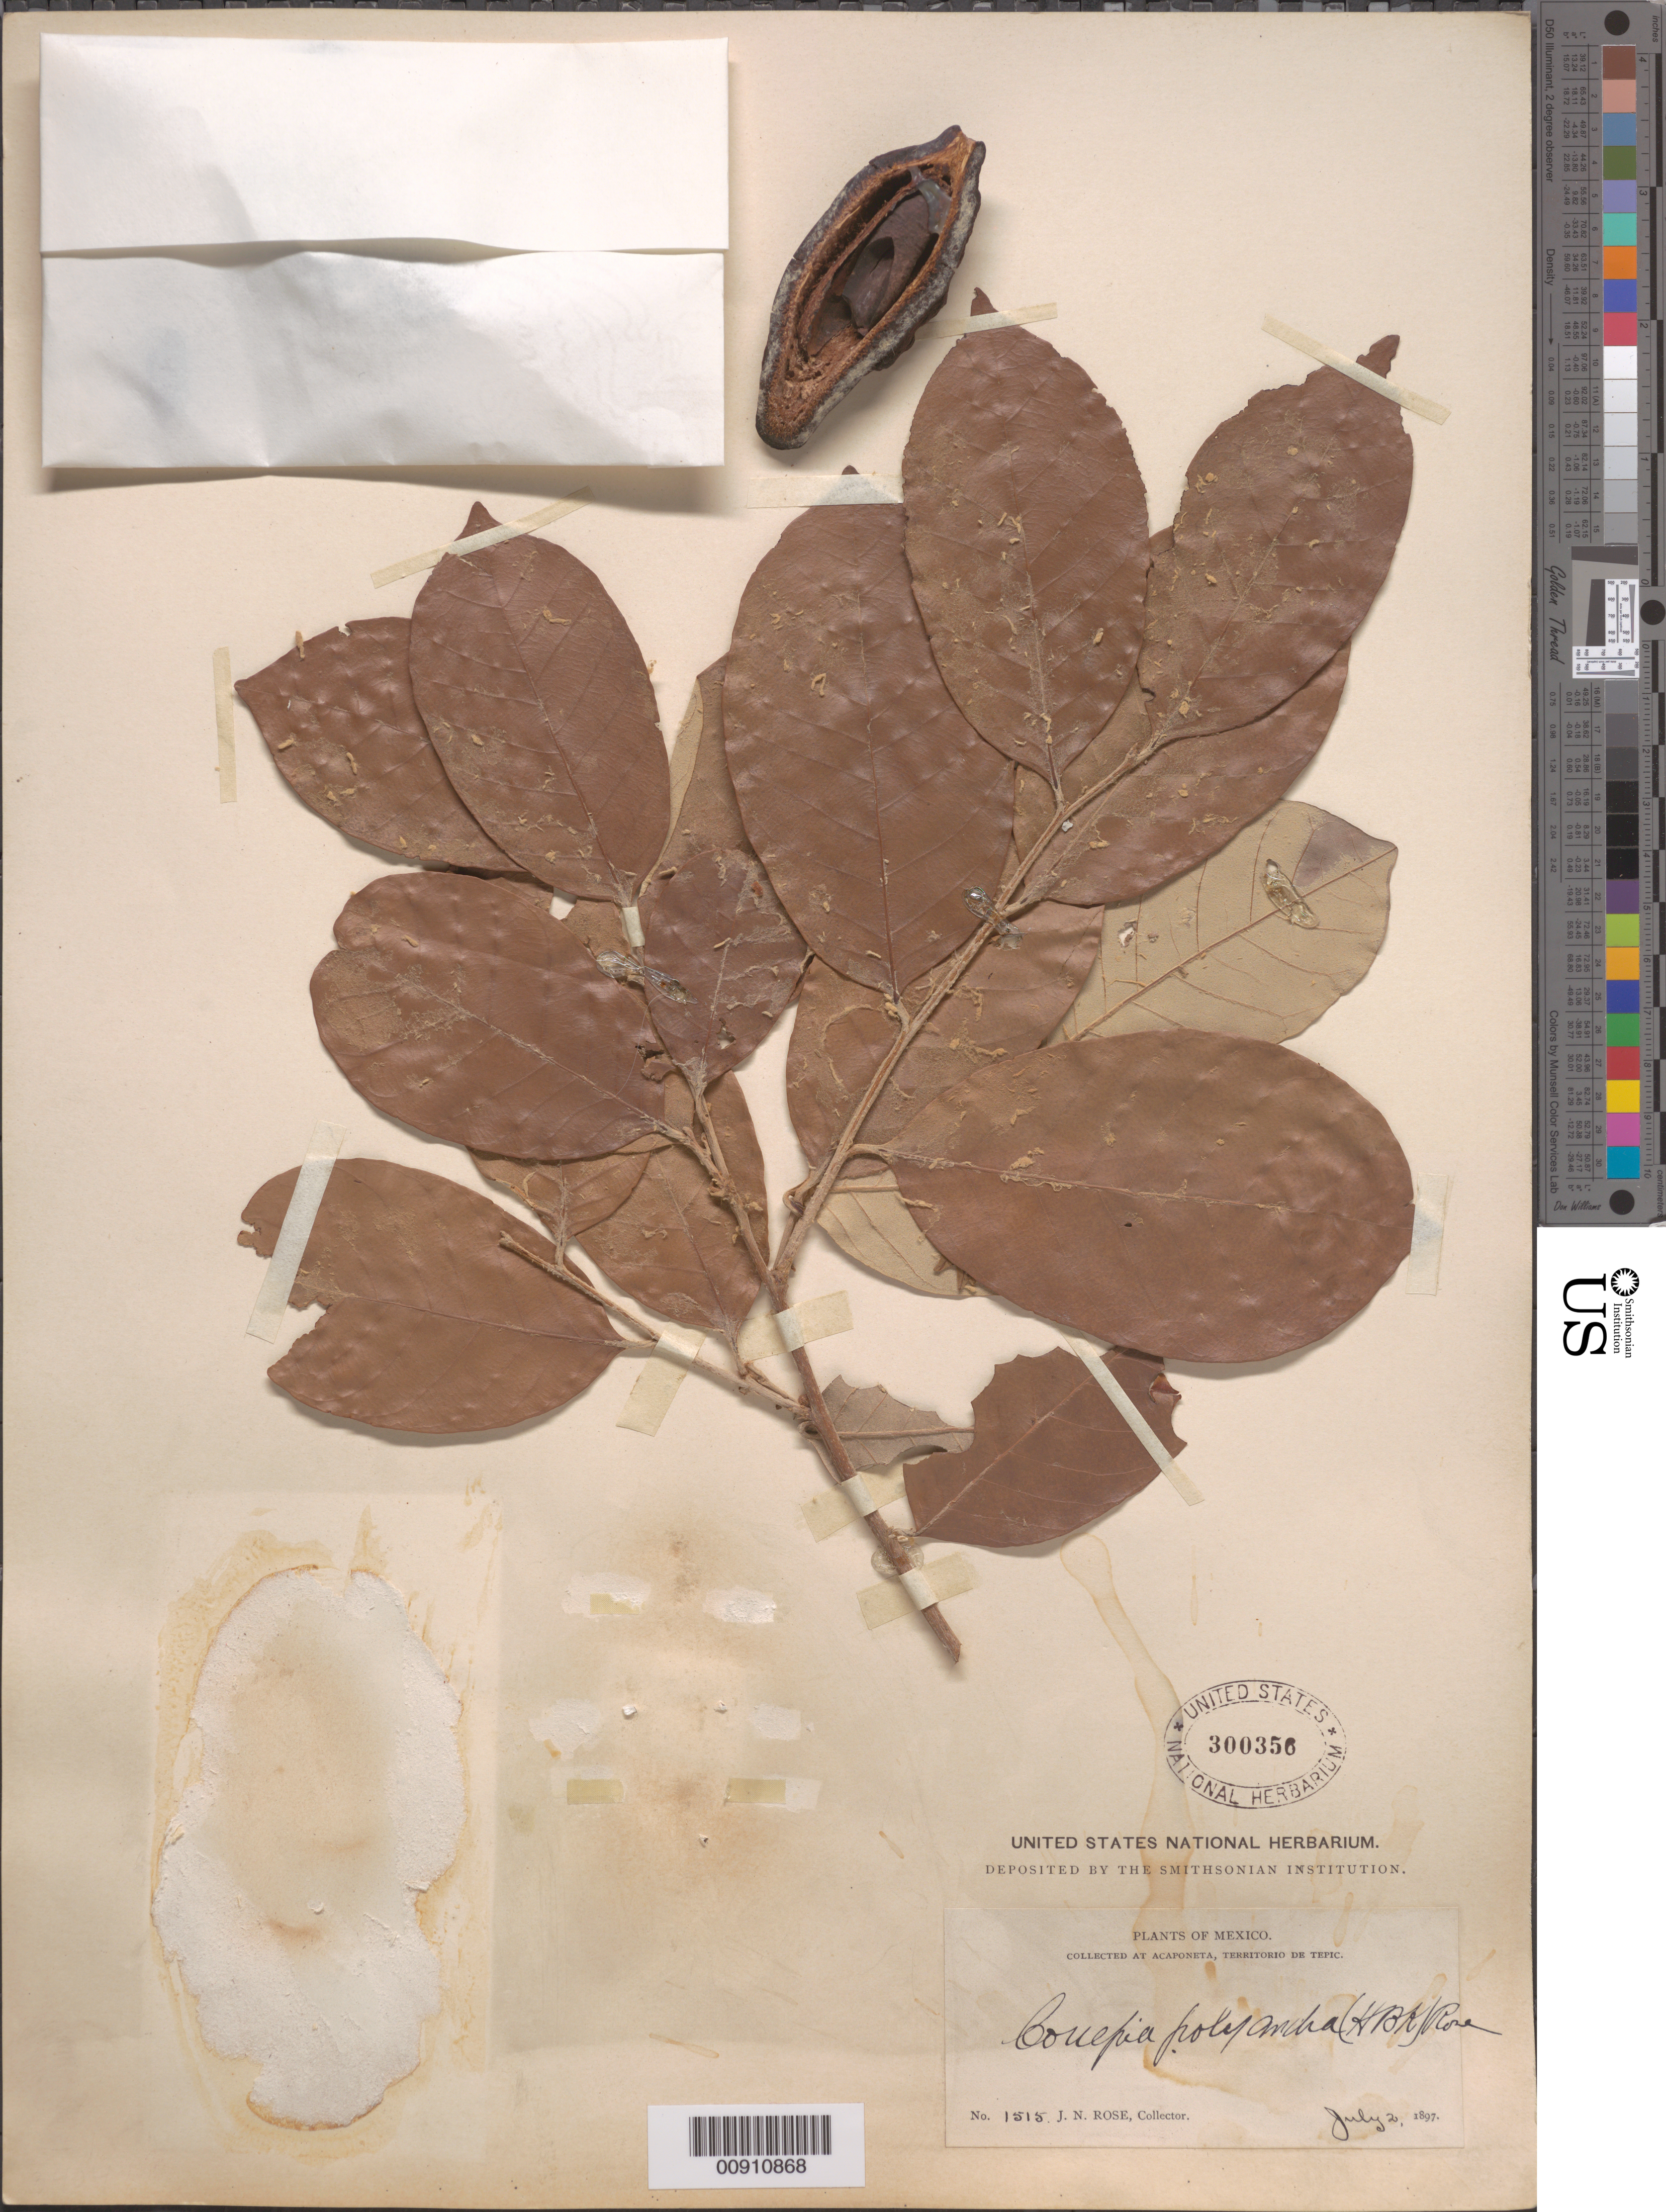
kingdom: Plantae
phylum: Tracheophyta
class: Magnoliopsida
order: Malpighiales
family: Chrysobalanaceae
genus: Couepia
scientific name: Couepia polyandra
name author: (Kunth) Rose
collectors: J. N. Rose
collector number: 1515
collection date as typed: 02 Jul 1897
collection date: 1897-07-02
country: Mexico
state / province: Nayarit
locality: Acaponeta, Territorio de Tepic.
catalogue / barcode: US 300356